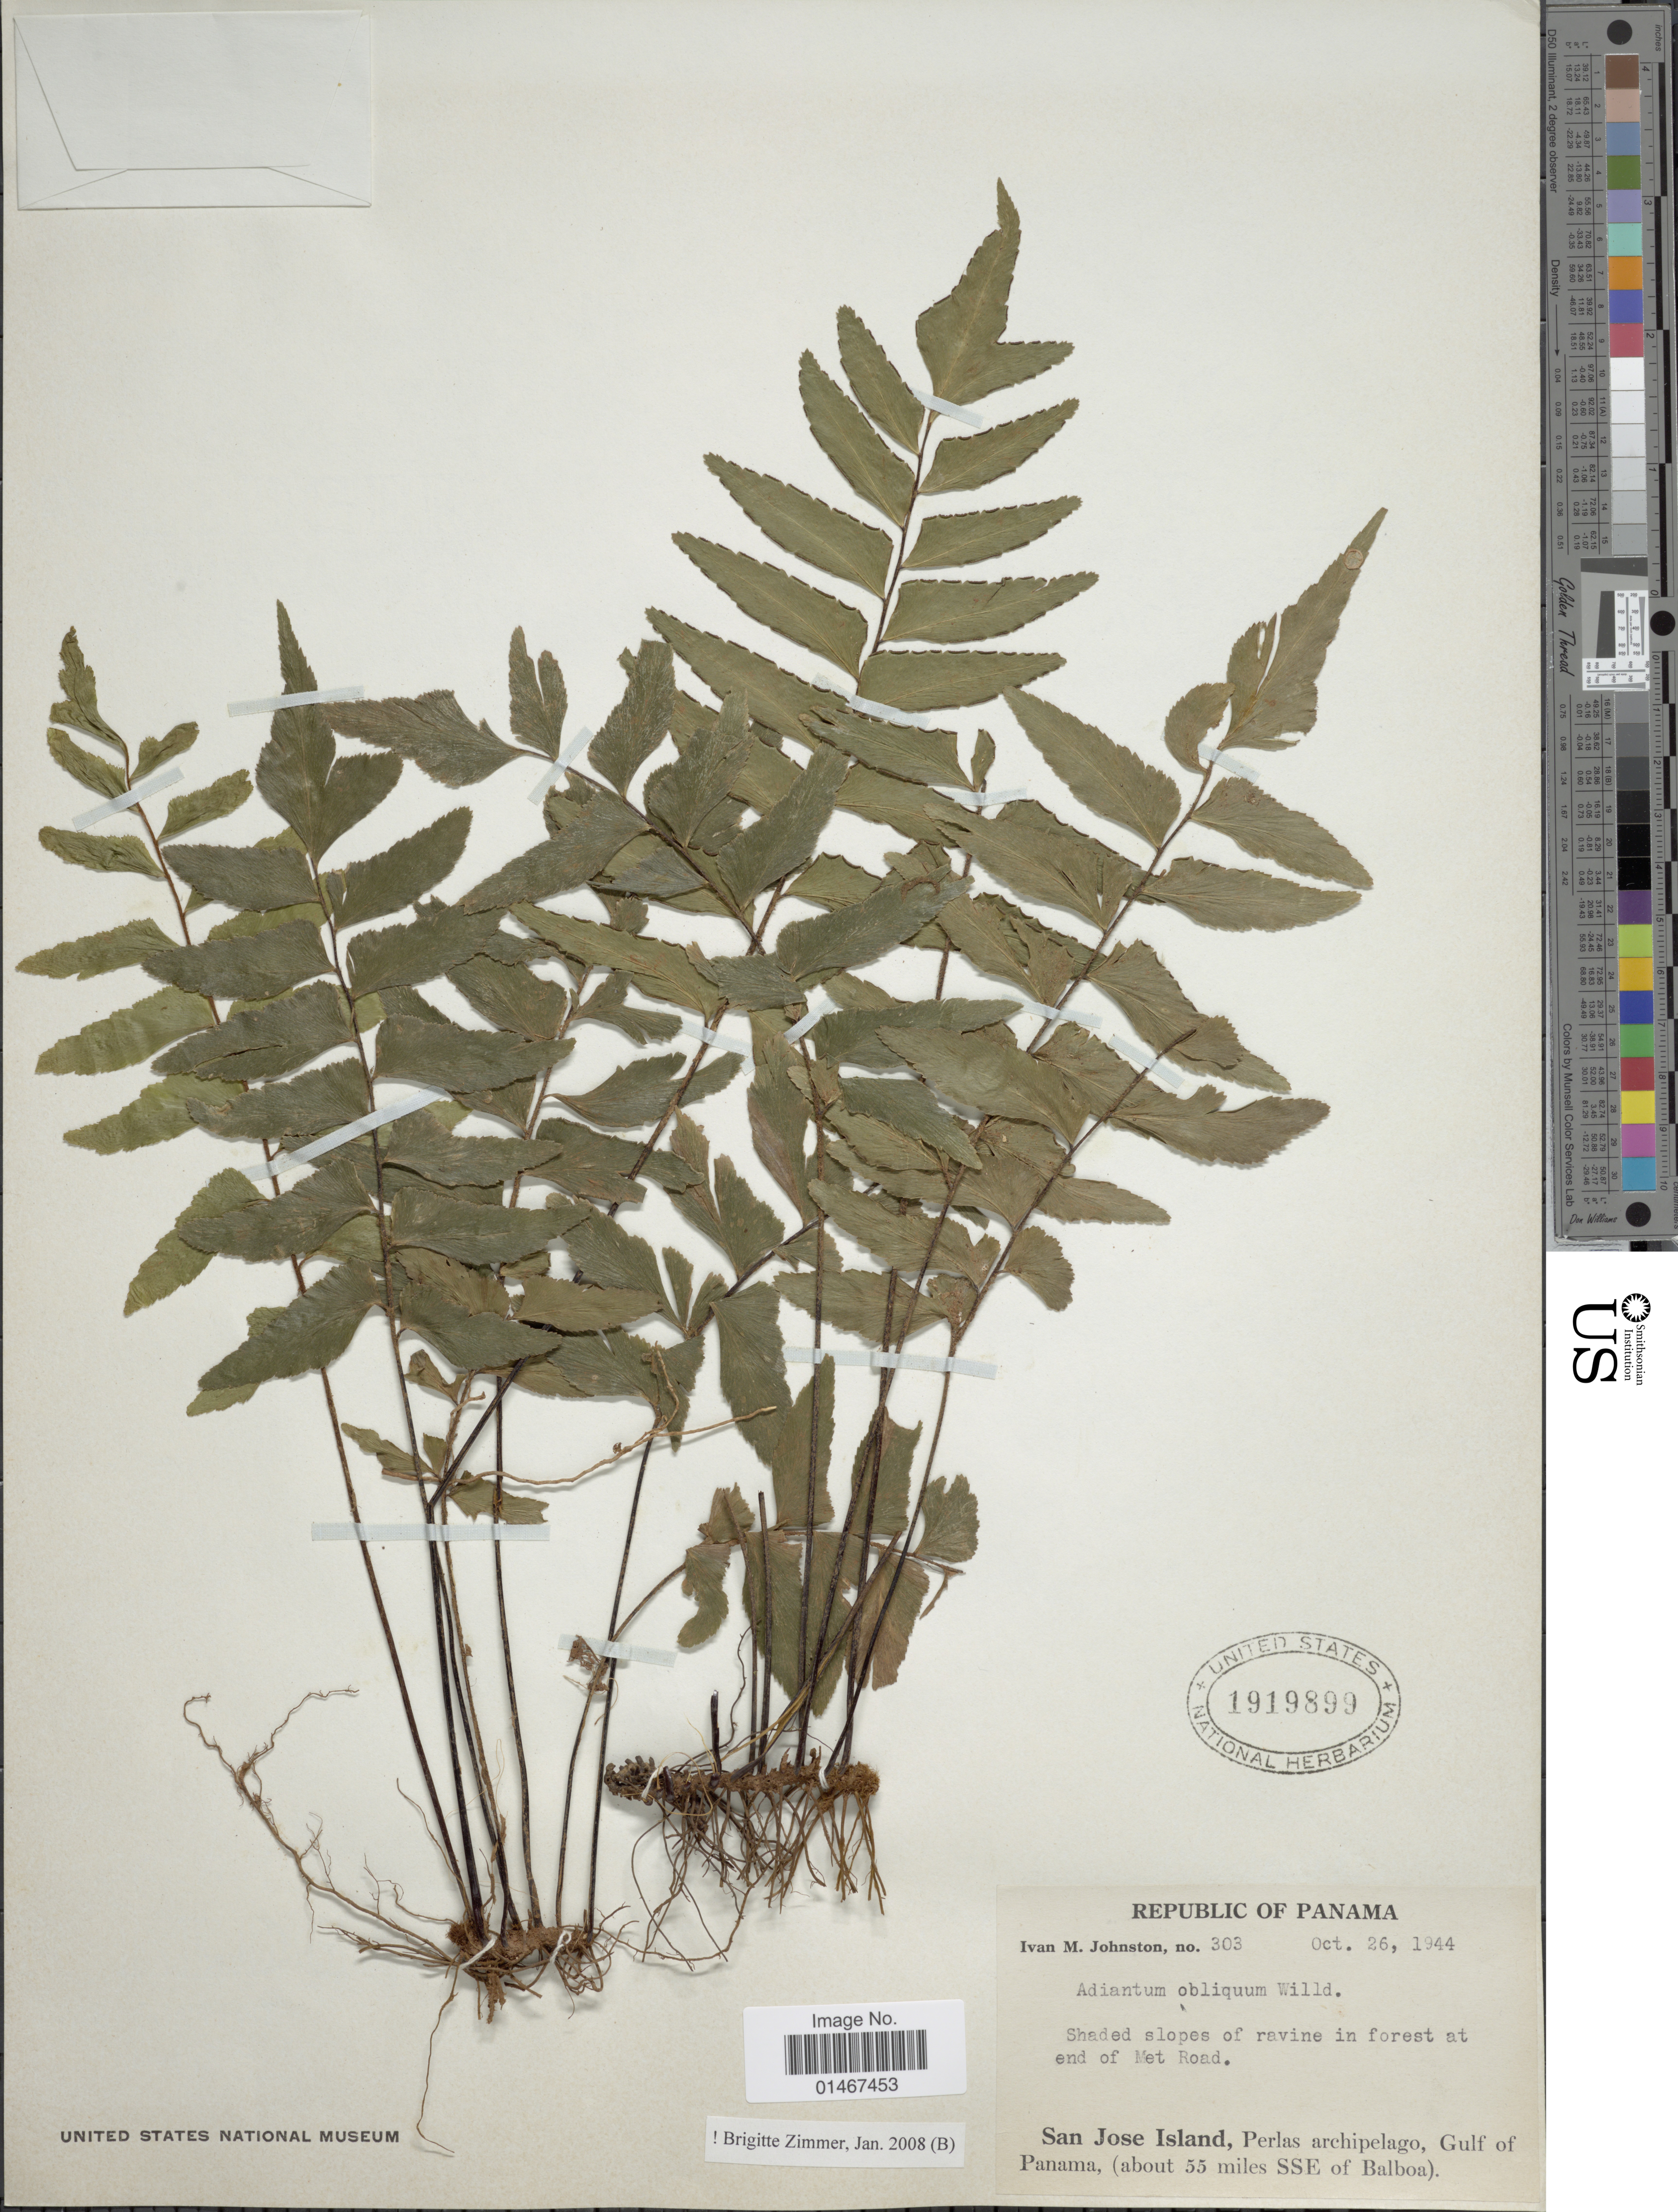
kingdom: Plantae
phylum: Tracheophyta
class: Polypodiopsida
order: Polypodiales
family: Pteridaceae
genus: Adiantum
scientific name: Adiantum obliquum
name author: Willd.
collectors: I.M. Johnston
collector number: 303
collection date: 1944-10-26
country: Panama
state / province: Panamá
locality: Republic Wong. Shaded slopes of ravine in forest at end of Met Road. San Jose Island, perlas archipelago, Gulf of Panama (about 55 miles SSE of Balboa).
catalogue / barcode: US 1919899